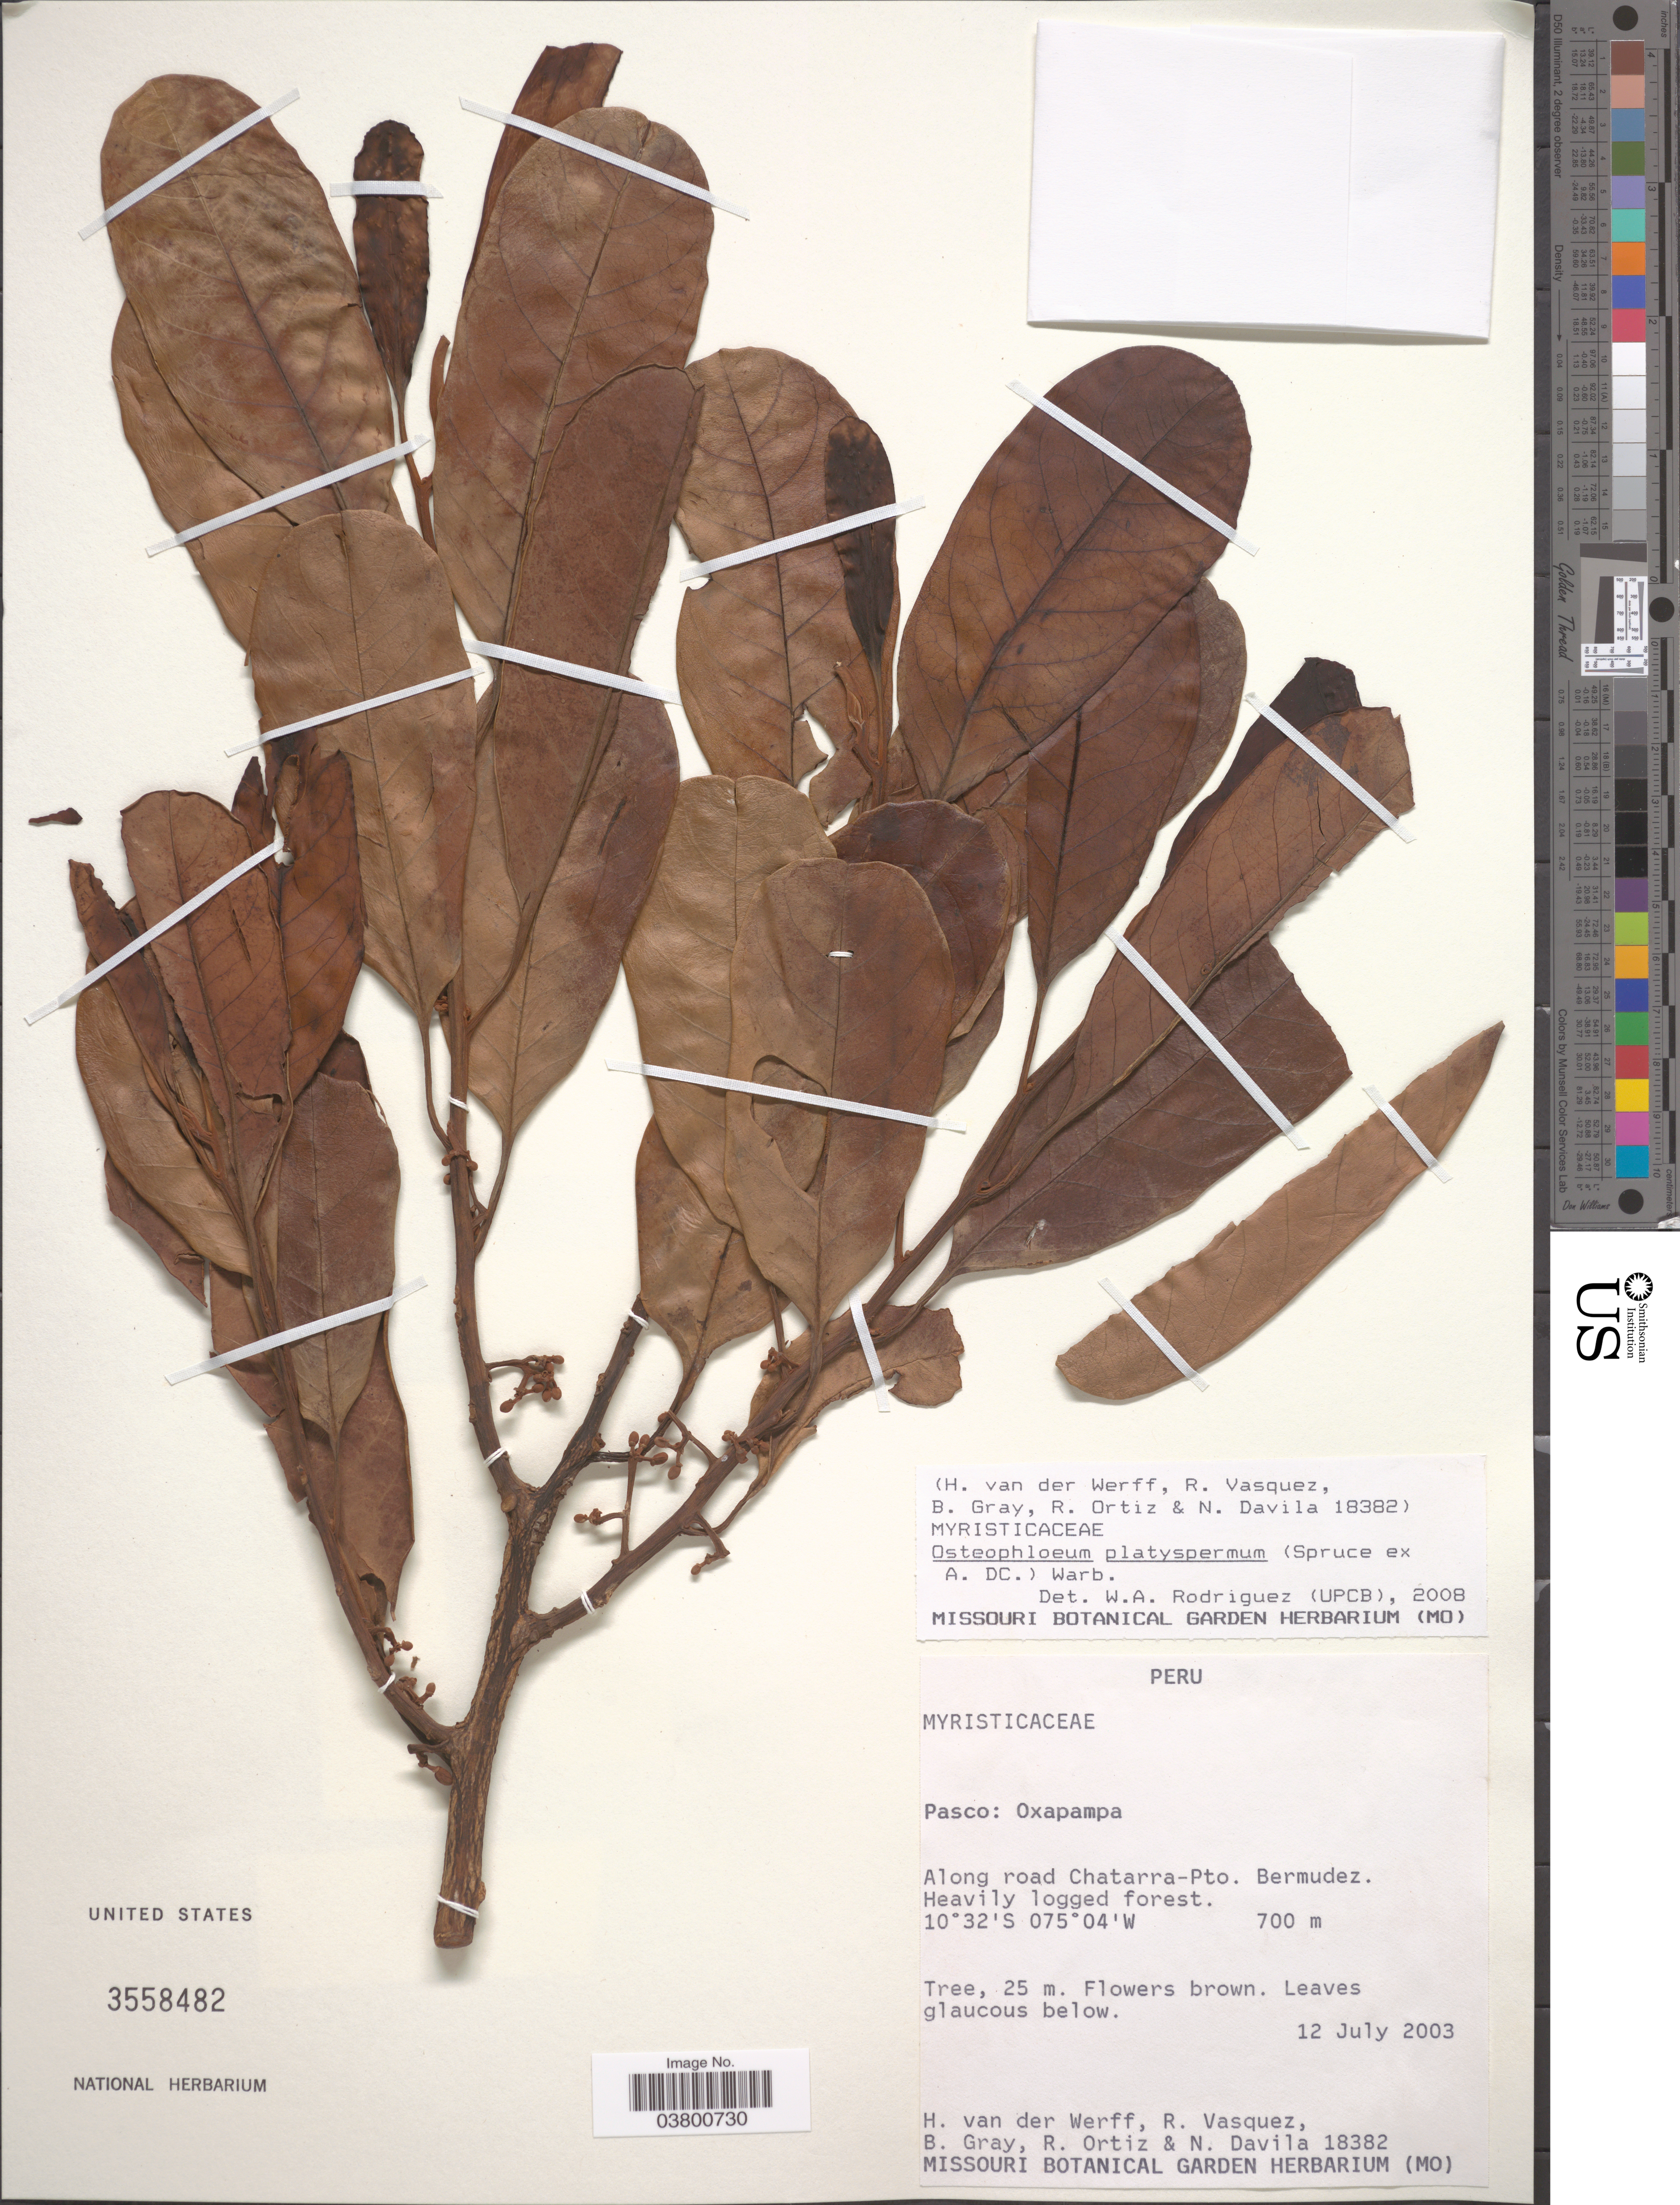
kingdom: Plantae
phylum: Tracheophyta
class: Magnoliopsida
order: Magnoliales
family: Myristicaceae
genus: Osteophloeum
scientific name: Osteophloeum platyspermum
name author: (A. DC.) Warb.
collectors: H. van der Werff, R. Vasquez, B. Gray, R. Ortiz & N. Dávila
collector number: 18382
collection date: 2003-07-12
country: Peru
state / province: Pasco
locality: Oxapampa. Along road Chatarra-Pto. Bermudez.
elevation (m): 700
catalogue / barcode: US 3558482